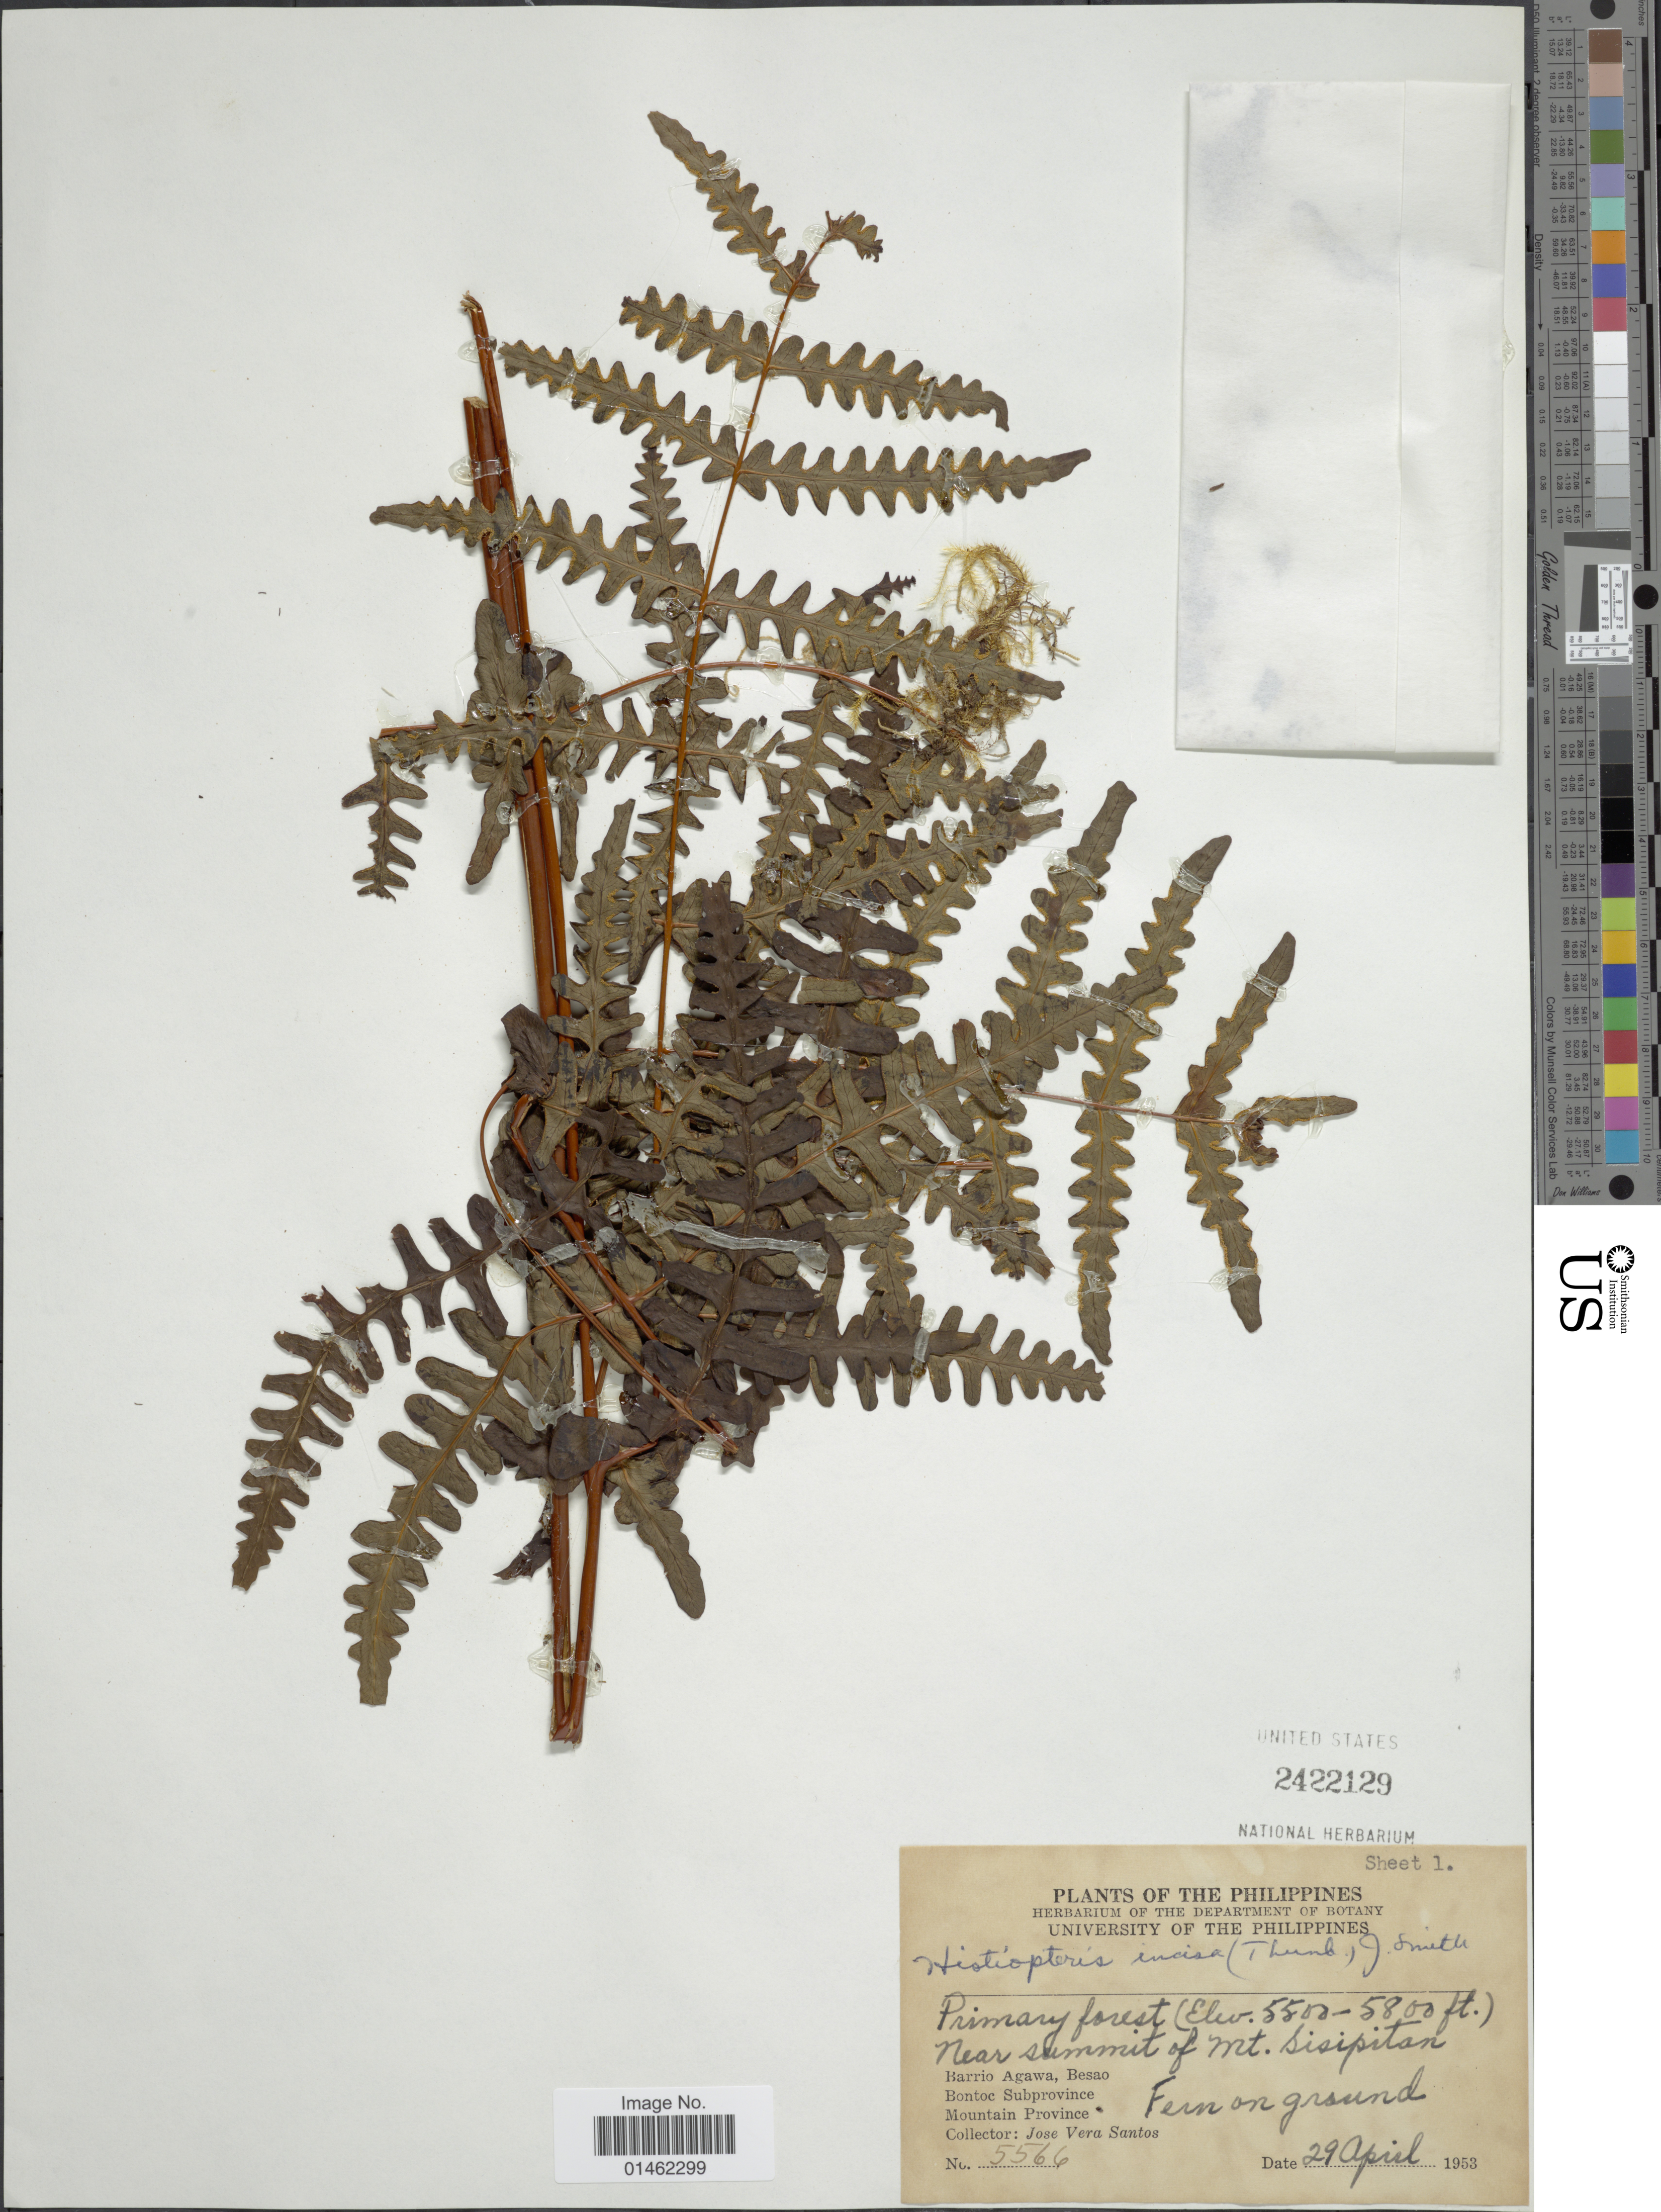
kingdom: Plantae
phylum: Tracheophyta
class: Polypodiopsida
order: Polypodiales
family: Dennstaedtiaceae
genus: Histiopteris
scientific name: Histiopteris incisa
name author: (Thunb.) J. Sm.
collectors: J. V. Santos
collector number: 5566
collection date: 1953-04-29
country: Philippines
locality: Near summit of Mt Sisipitan, barrio Agawa, besao, Bontoc Subprovince, Mountain Province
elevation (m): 1676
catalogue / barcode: US 2422129